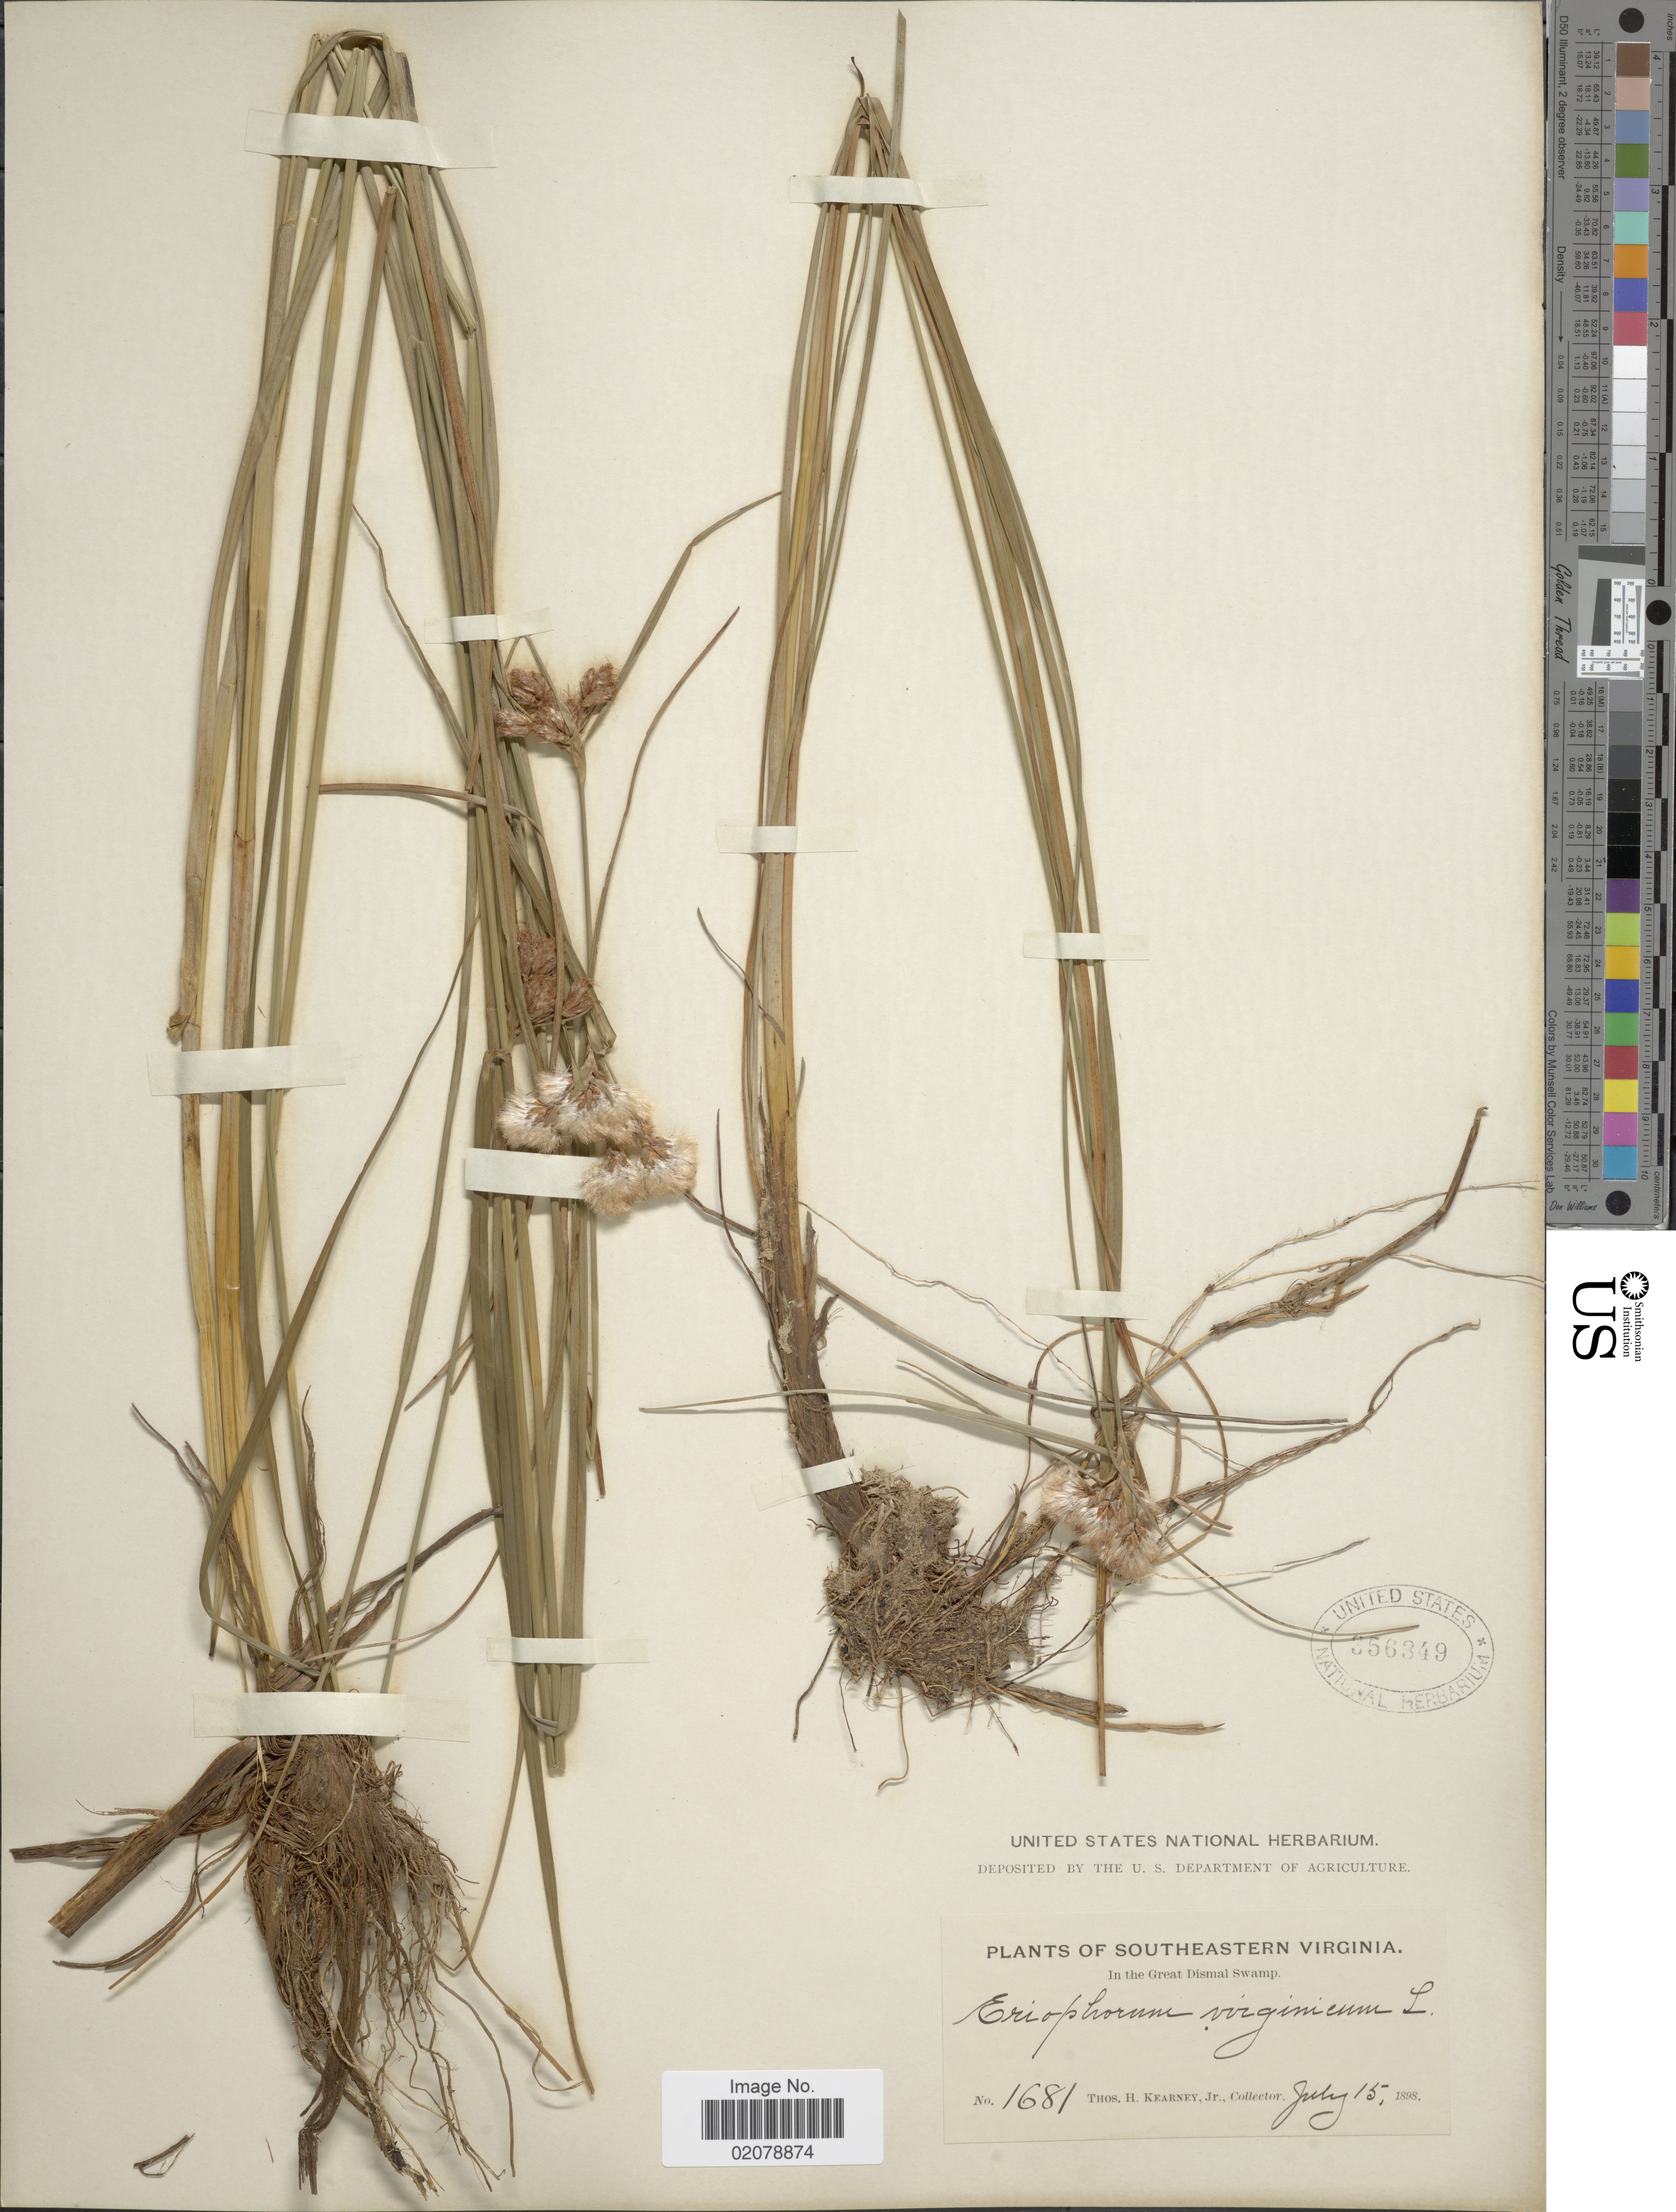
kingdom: Plantae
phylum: Tracheophyta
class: Liliopsida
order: Poales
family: Cyperaceae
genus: Eriophorum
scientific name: Eriophorum virginicum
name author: L.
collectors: T. H. Kearney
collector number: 1681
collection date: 1898-07-15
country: United States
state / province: Virginia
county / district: City of Chesapeake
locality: Southeastern Virginia. In the Great Dismal Swamp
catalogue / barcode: US 356349